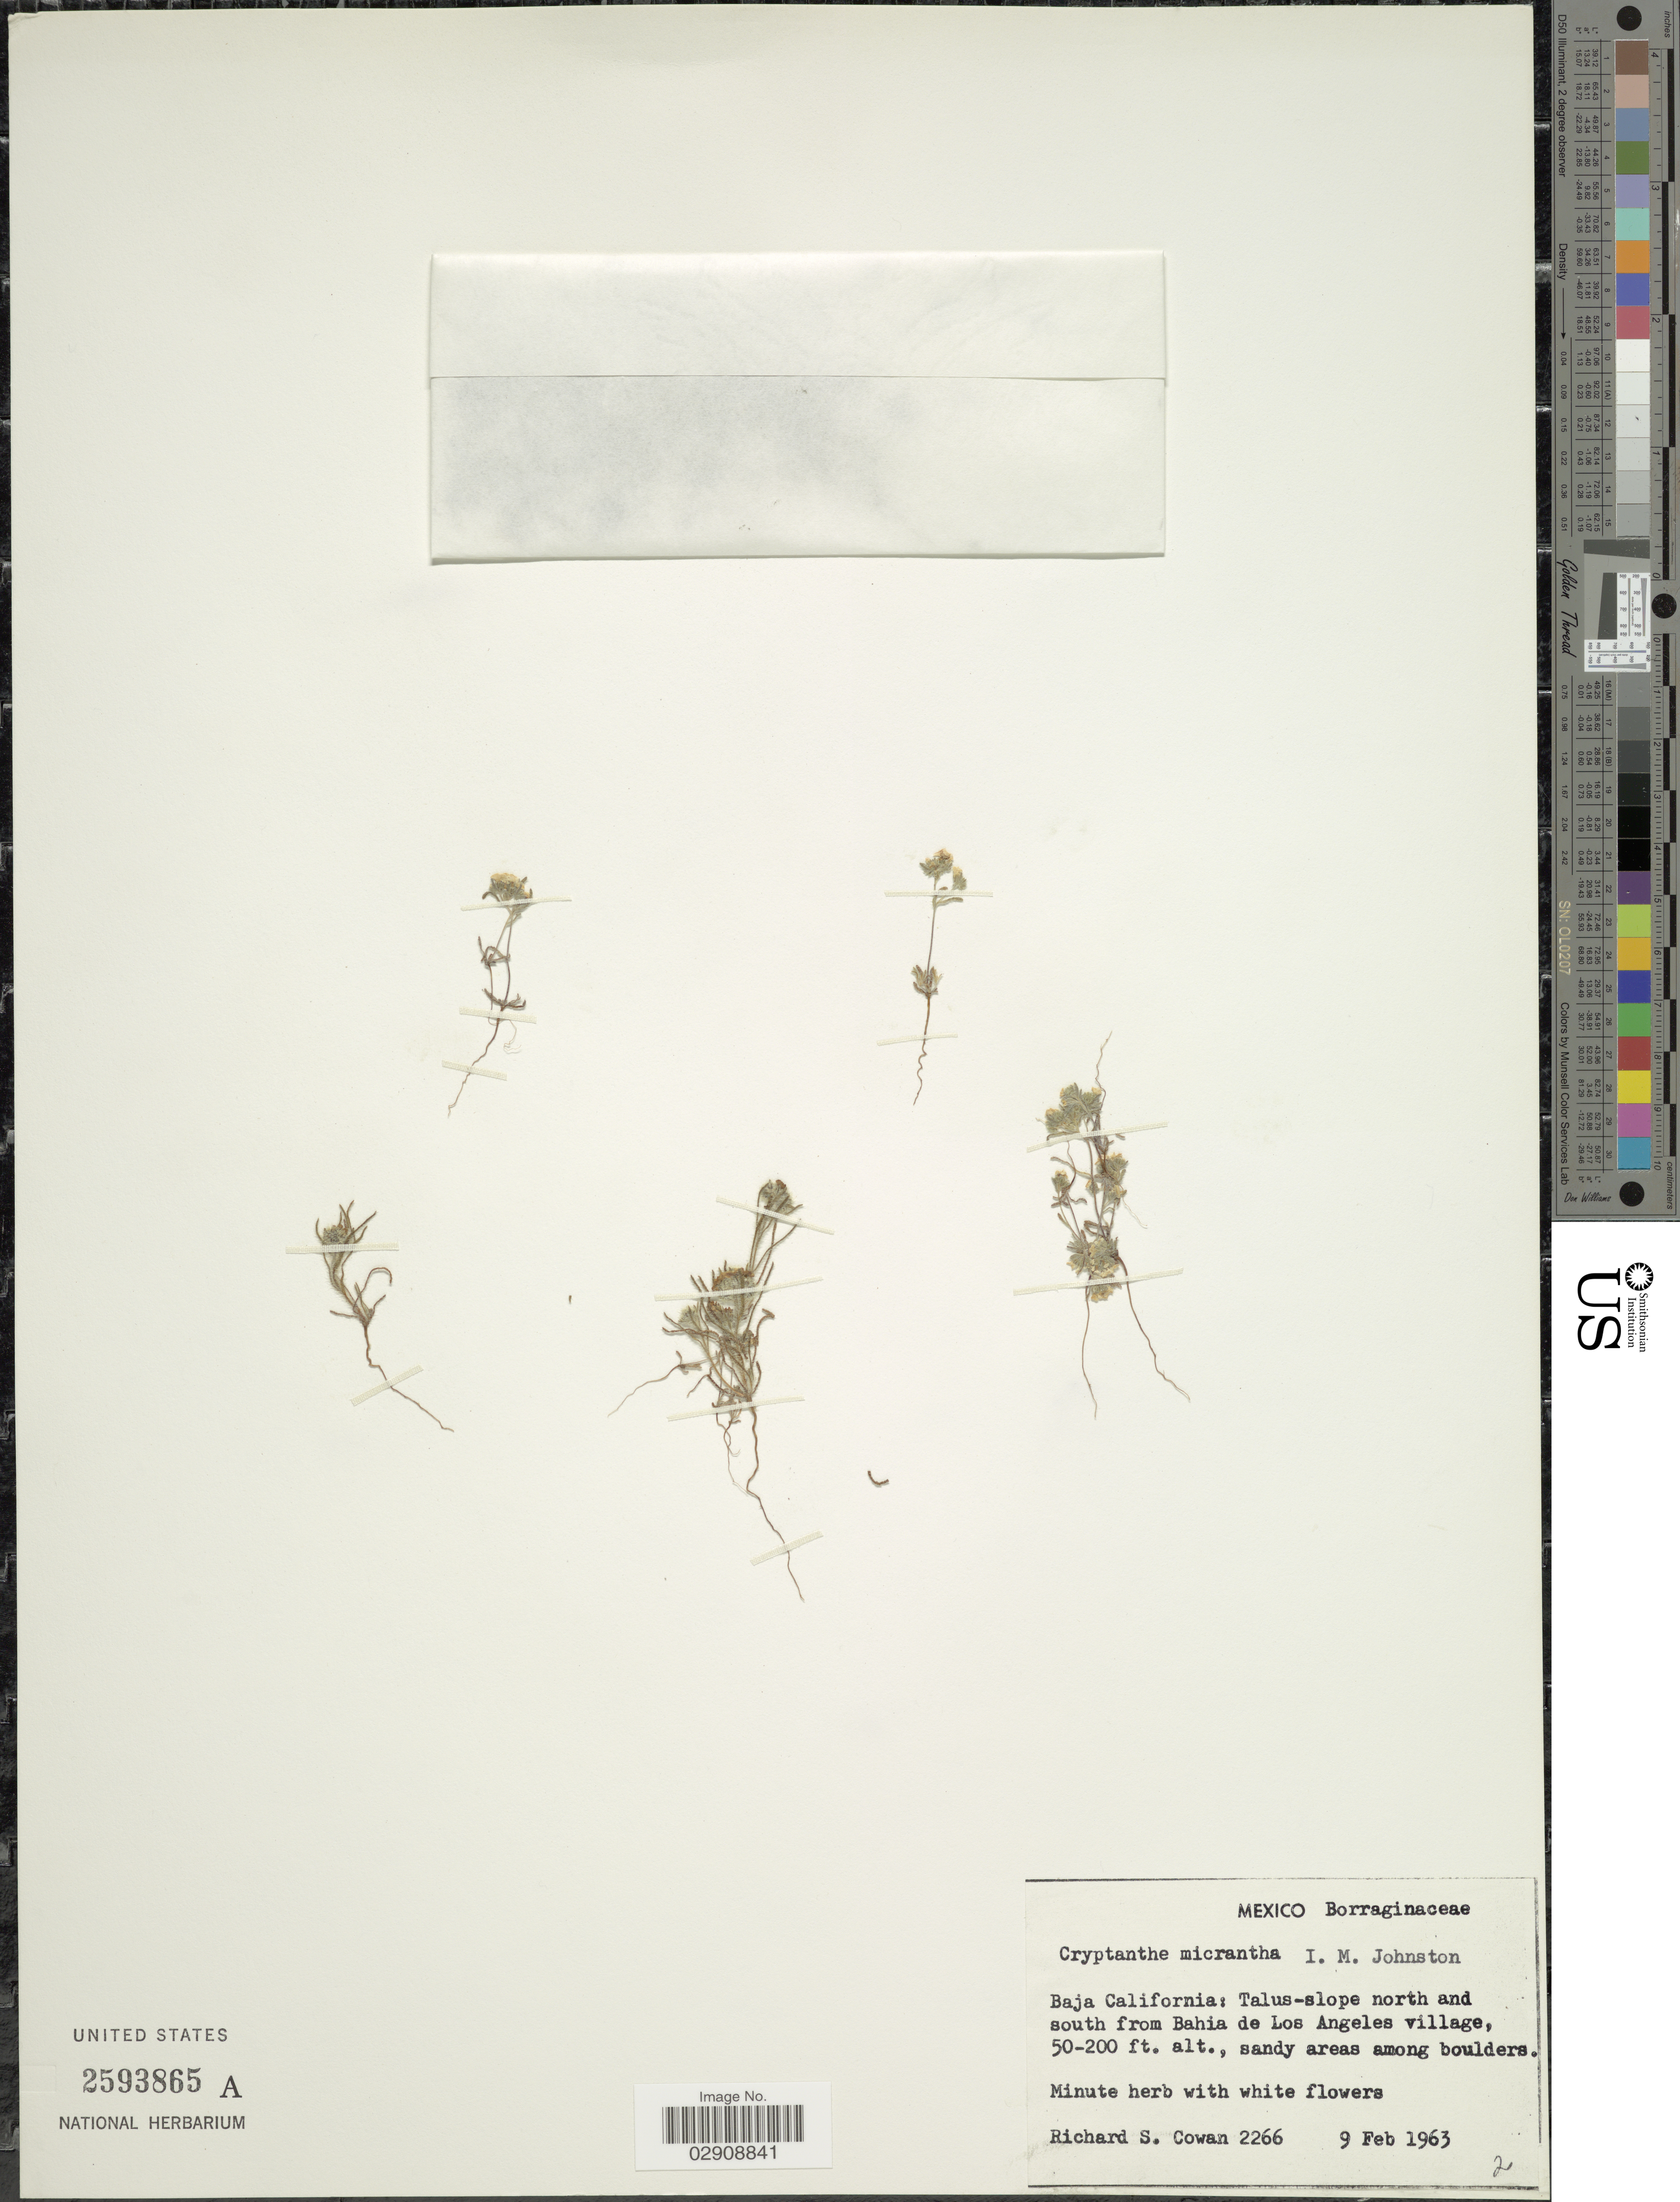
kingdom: Plantae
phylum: Tracheophyta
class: Magnoliopsida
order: Boraginales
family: Boraginaceae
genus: Cryptantha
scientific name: Cryptantha micrantha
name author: (Torr.) I.M. Johnst.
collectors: R. S. Cowan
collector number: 2266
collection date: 1963-02-09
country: Mexico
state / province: Baja California Norte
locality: Talus-slope north and south from Bahia de Los Angeles village.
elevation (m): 15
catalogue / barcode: US 2593865A